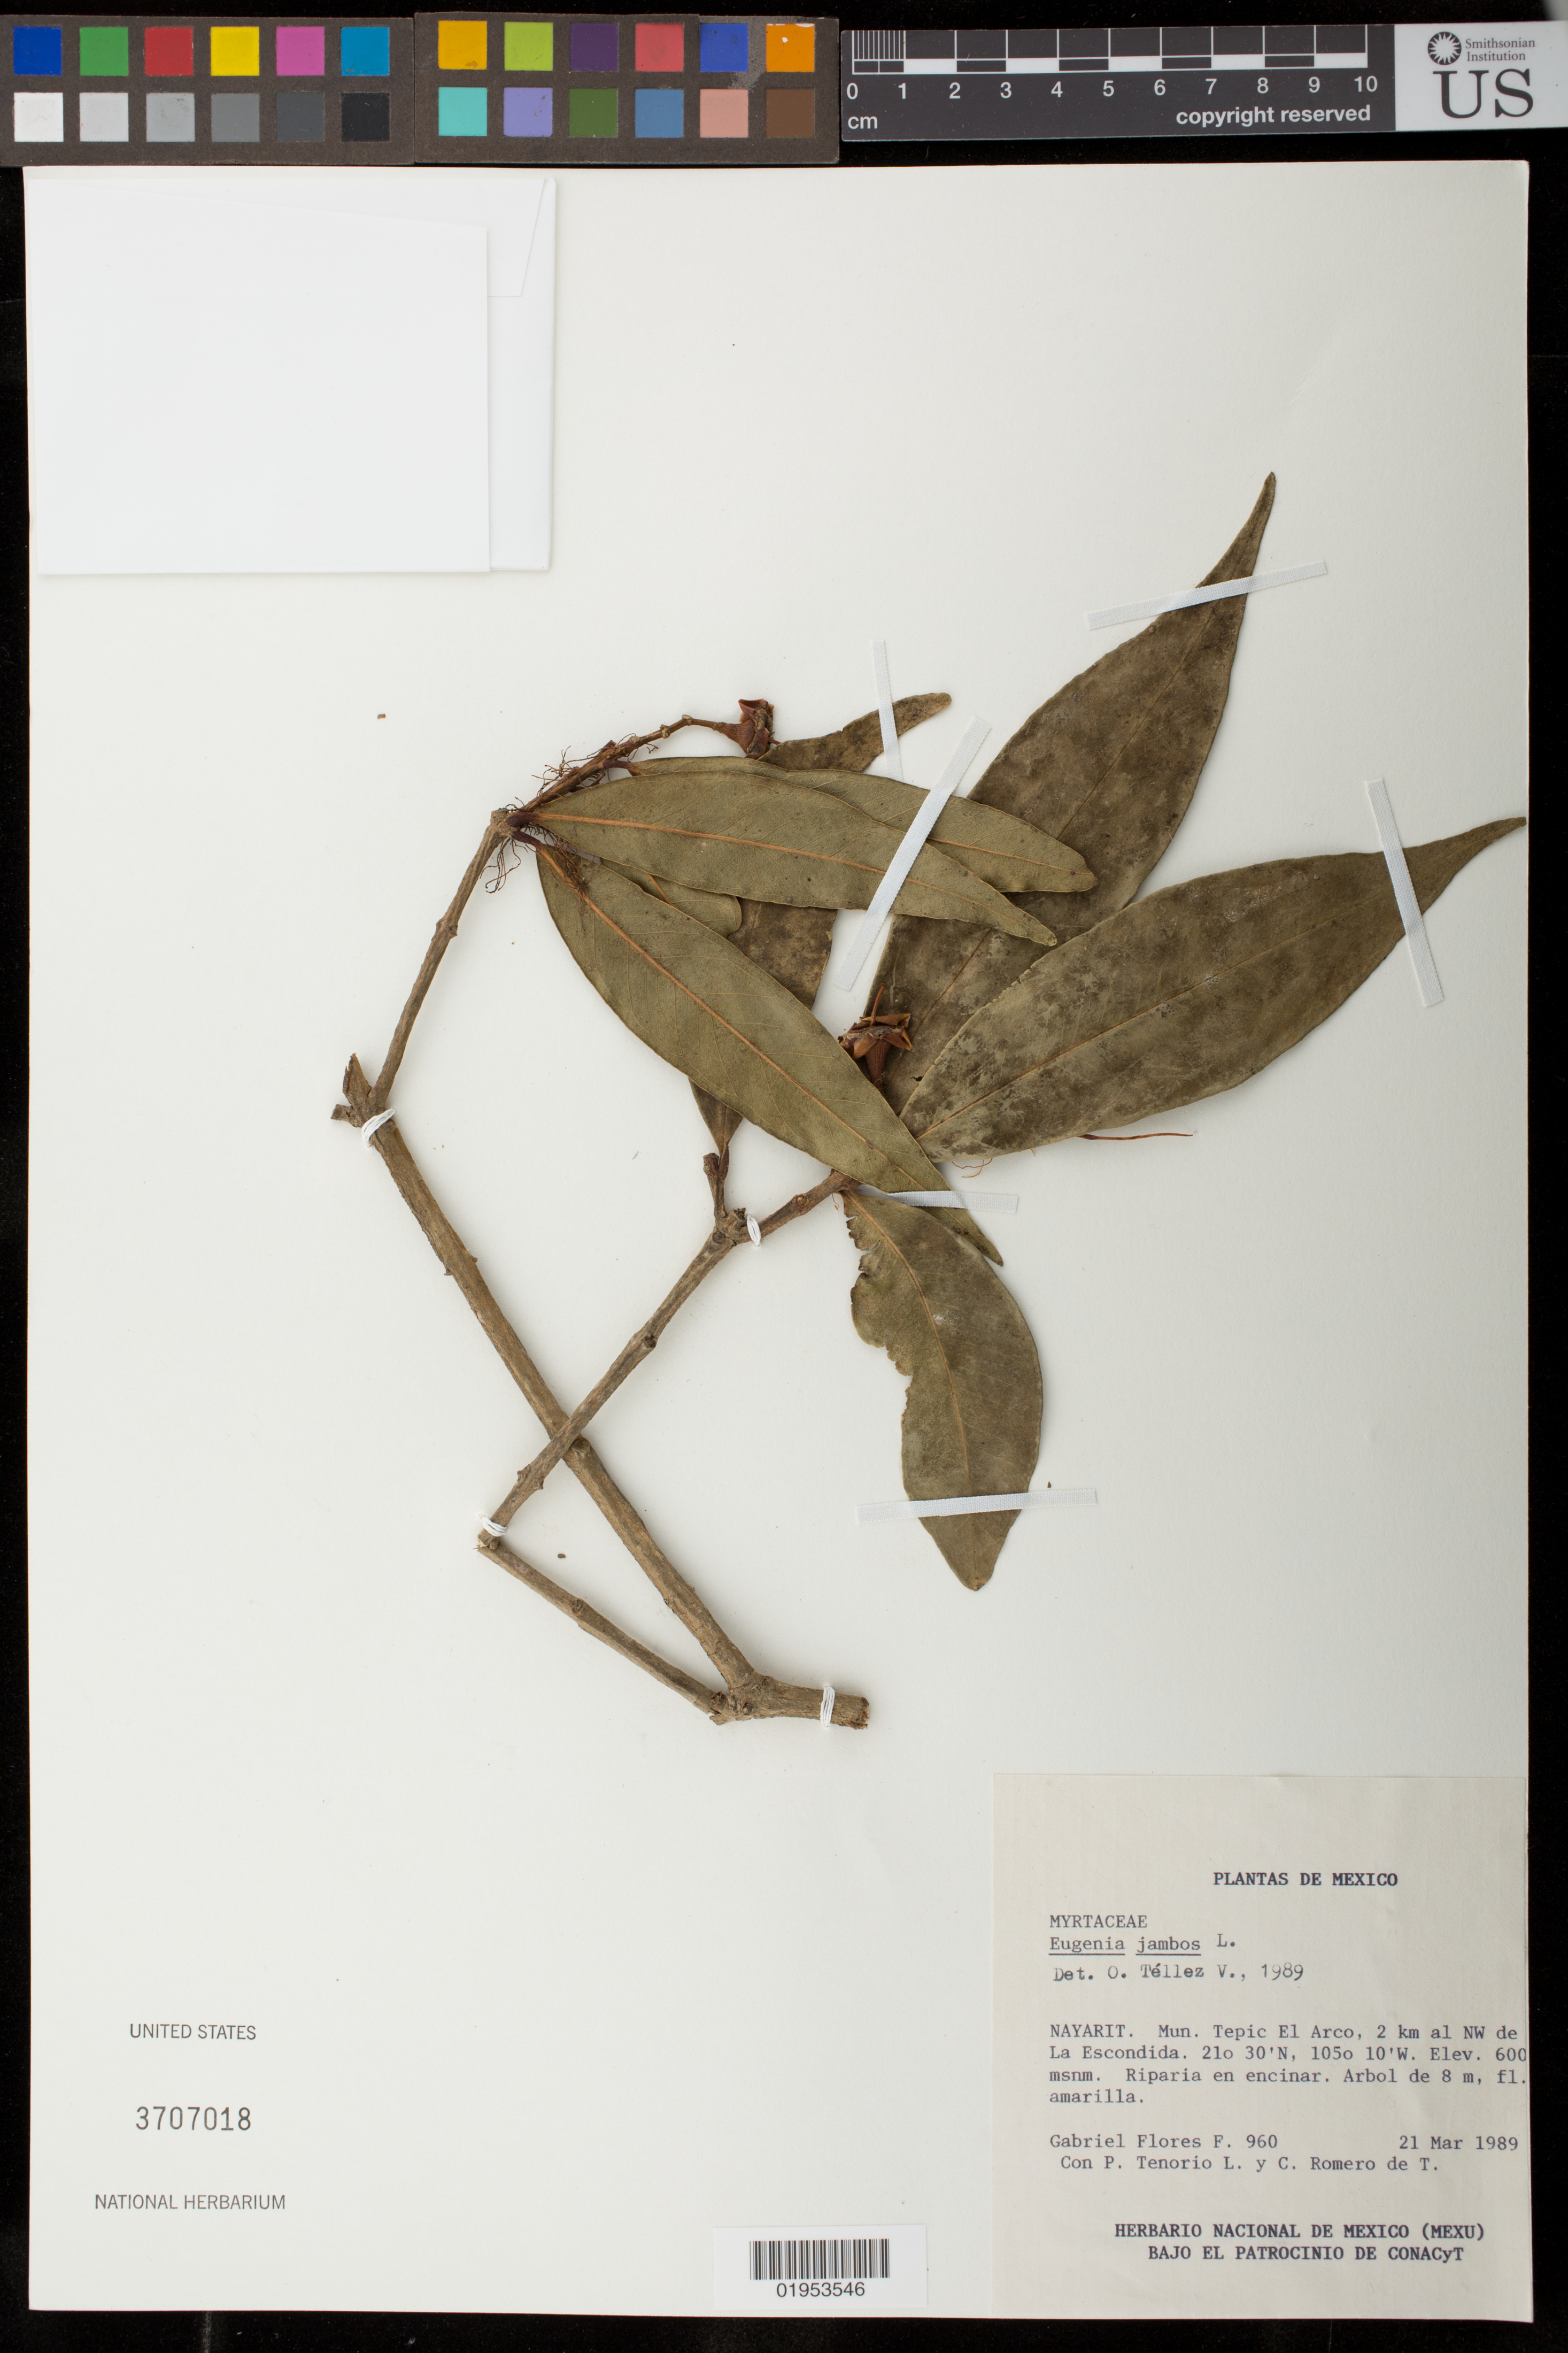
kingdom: Plantae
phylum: Tracheophyta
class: Magnoliopsida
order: Myrtales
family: Myrtaceae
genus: Syzygium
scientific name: Syzygium jambos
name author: (L.) Alston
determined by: Strong, Mark T., (BOT), Smithsonian Institution - National Museum of Natural History (UNITED STATES)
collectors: G. Flores F., P. Tenorio L. & C. Romero de T.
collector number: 960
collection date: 1989-03-21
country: Mexico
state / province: Nayarit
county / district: Tepic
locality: El Arco, 2 km al NW de La Escondida.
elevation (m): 600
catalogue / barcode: US 3707018